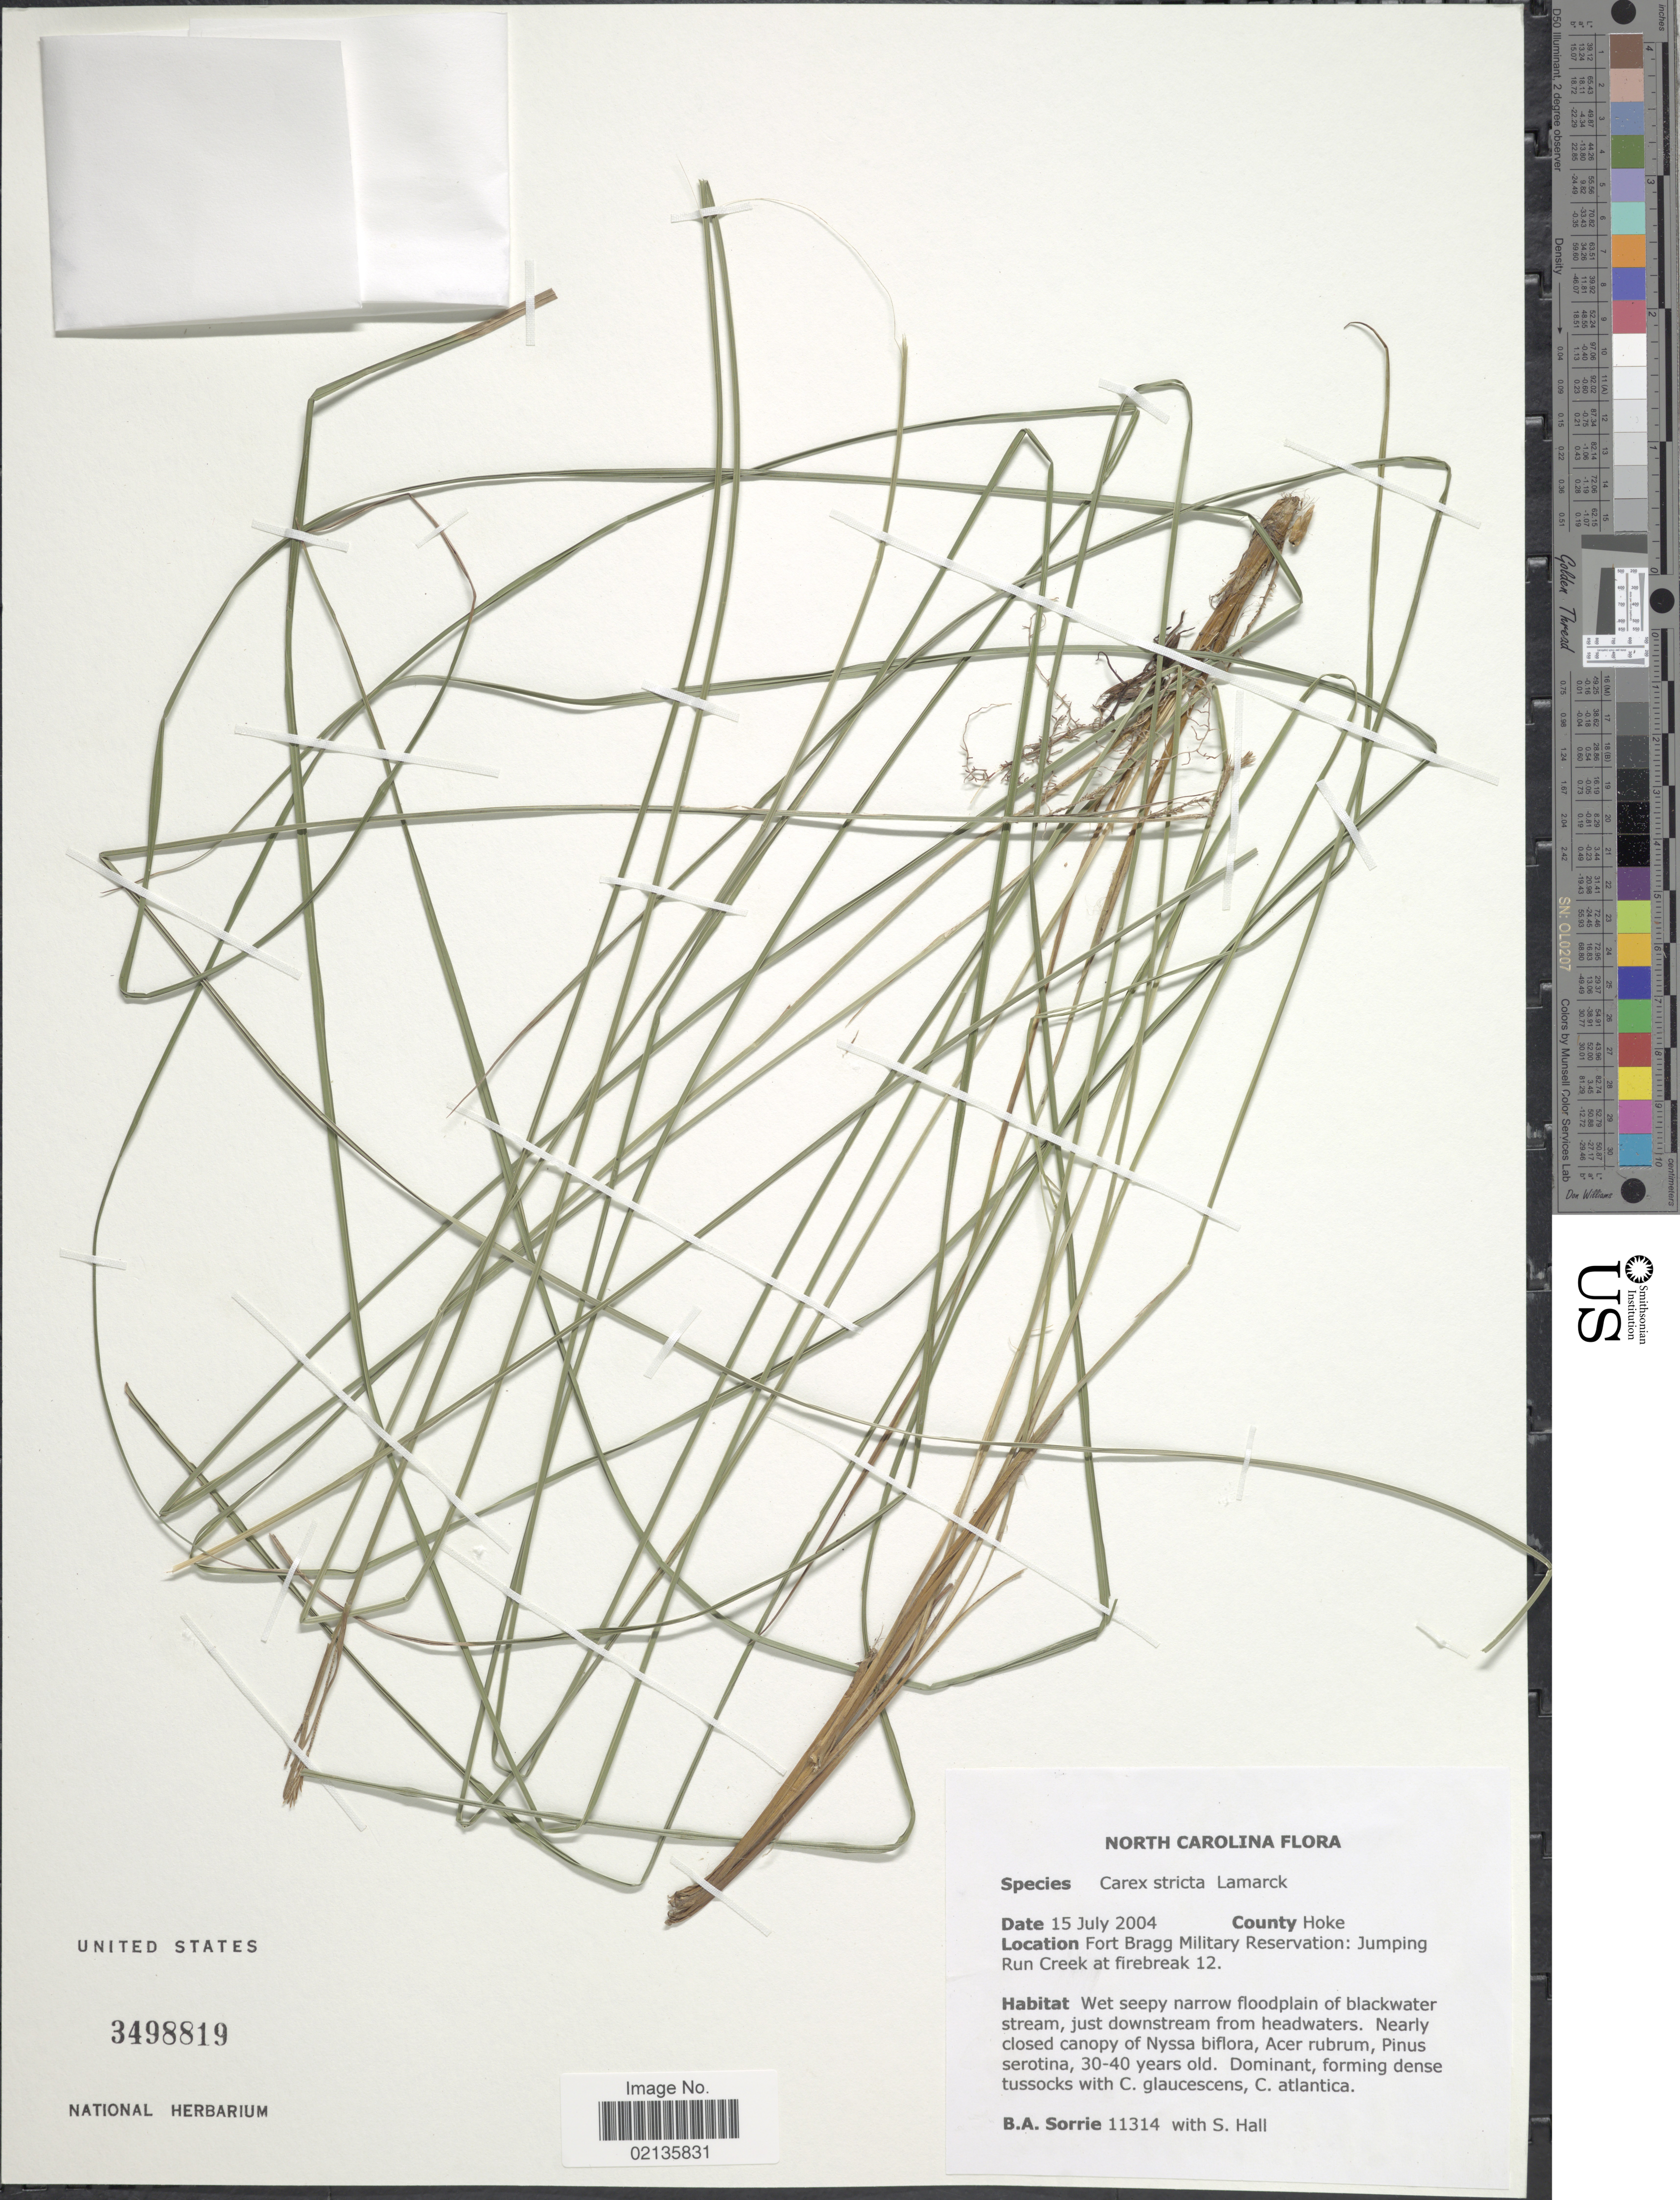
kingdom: Plantae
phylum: Tracheophyta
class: Liliopsida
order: Poales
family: Cyperaceae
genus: Carex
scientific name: Carex stricta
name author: Lam.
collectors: B. Sorrie & S. Hall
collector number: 11314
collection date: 2004-07-15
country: United States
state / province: North Carolina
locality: Fort Bragg Military Reservation: Jumping Run Creek at firebreak 12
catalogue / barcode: US 3498819